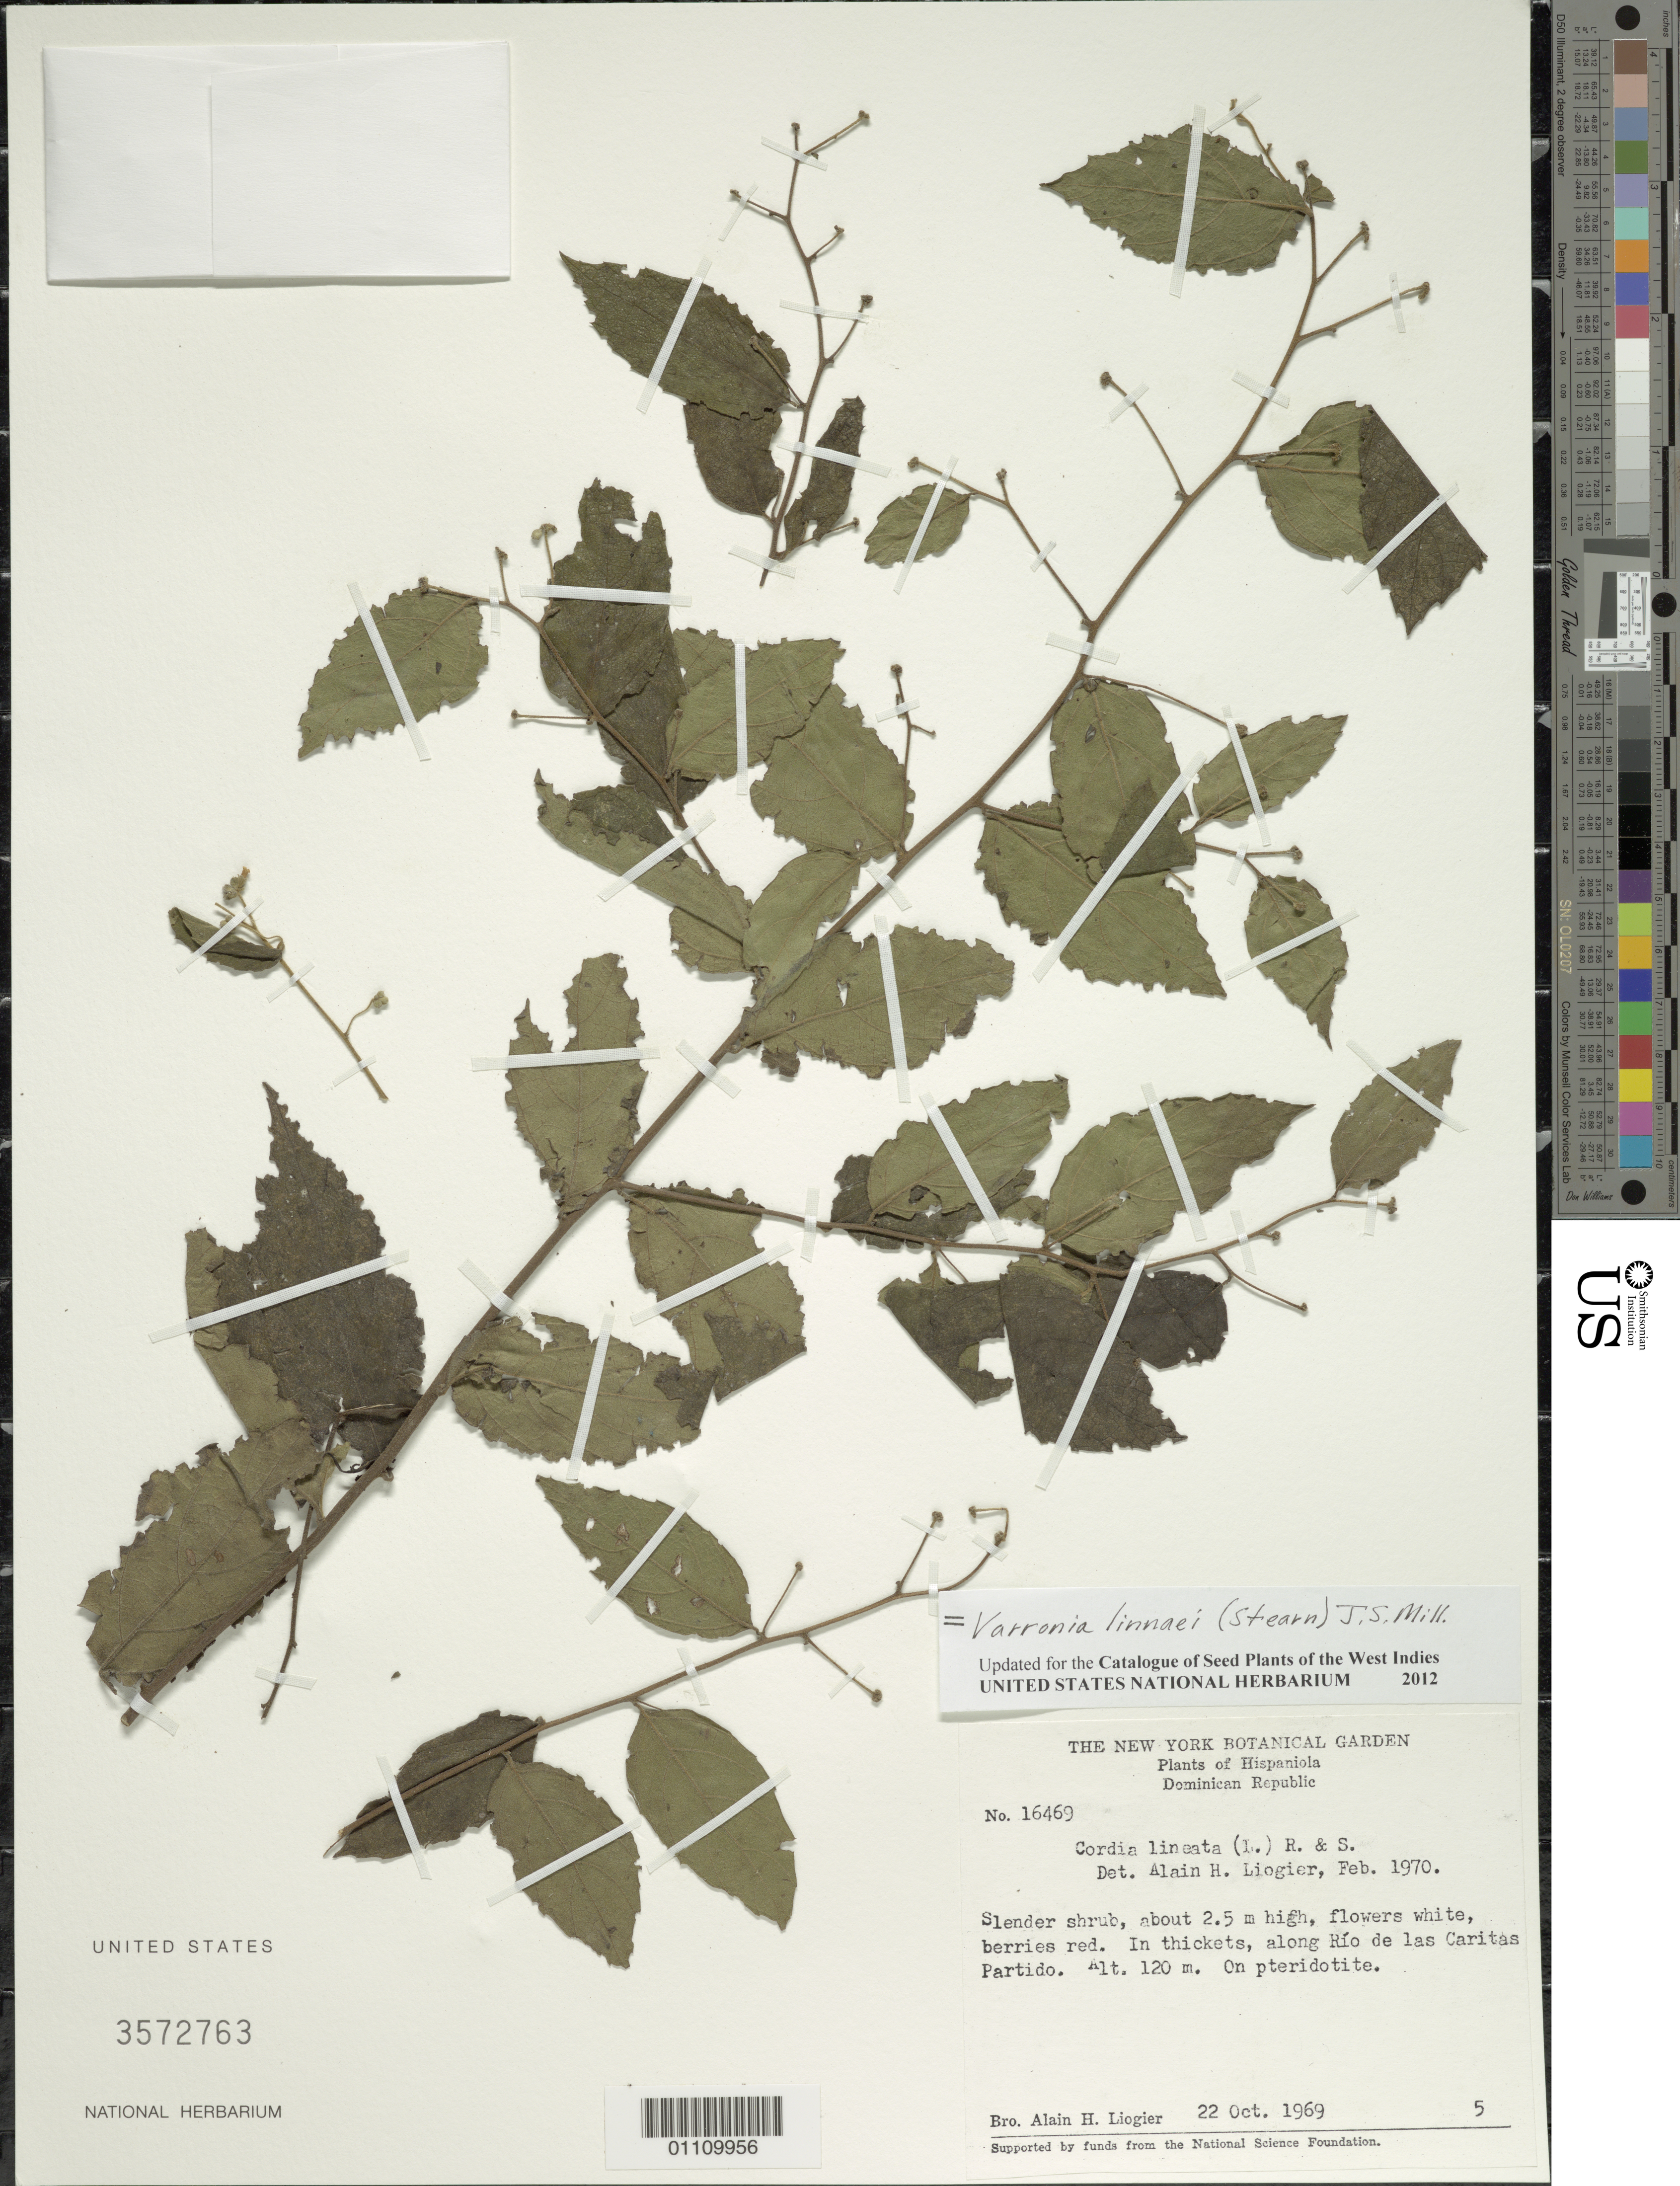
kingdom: Plantae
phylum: Tracheophyta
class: Magnoliopsida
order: Boraginales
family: Cordiaceae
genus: Varronia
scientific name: Varronia linnaei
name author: (Stearn) J.S. Mill.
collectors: A. H. Liogier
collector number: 16469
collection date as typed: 22 Oct 1969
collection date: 1969-10-22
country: Dominican Republic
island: Hispaniola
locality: Río de las Caritas Partido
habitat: On pteridotite, in thickets along rio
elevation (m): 120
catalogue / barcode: US 3572763